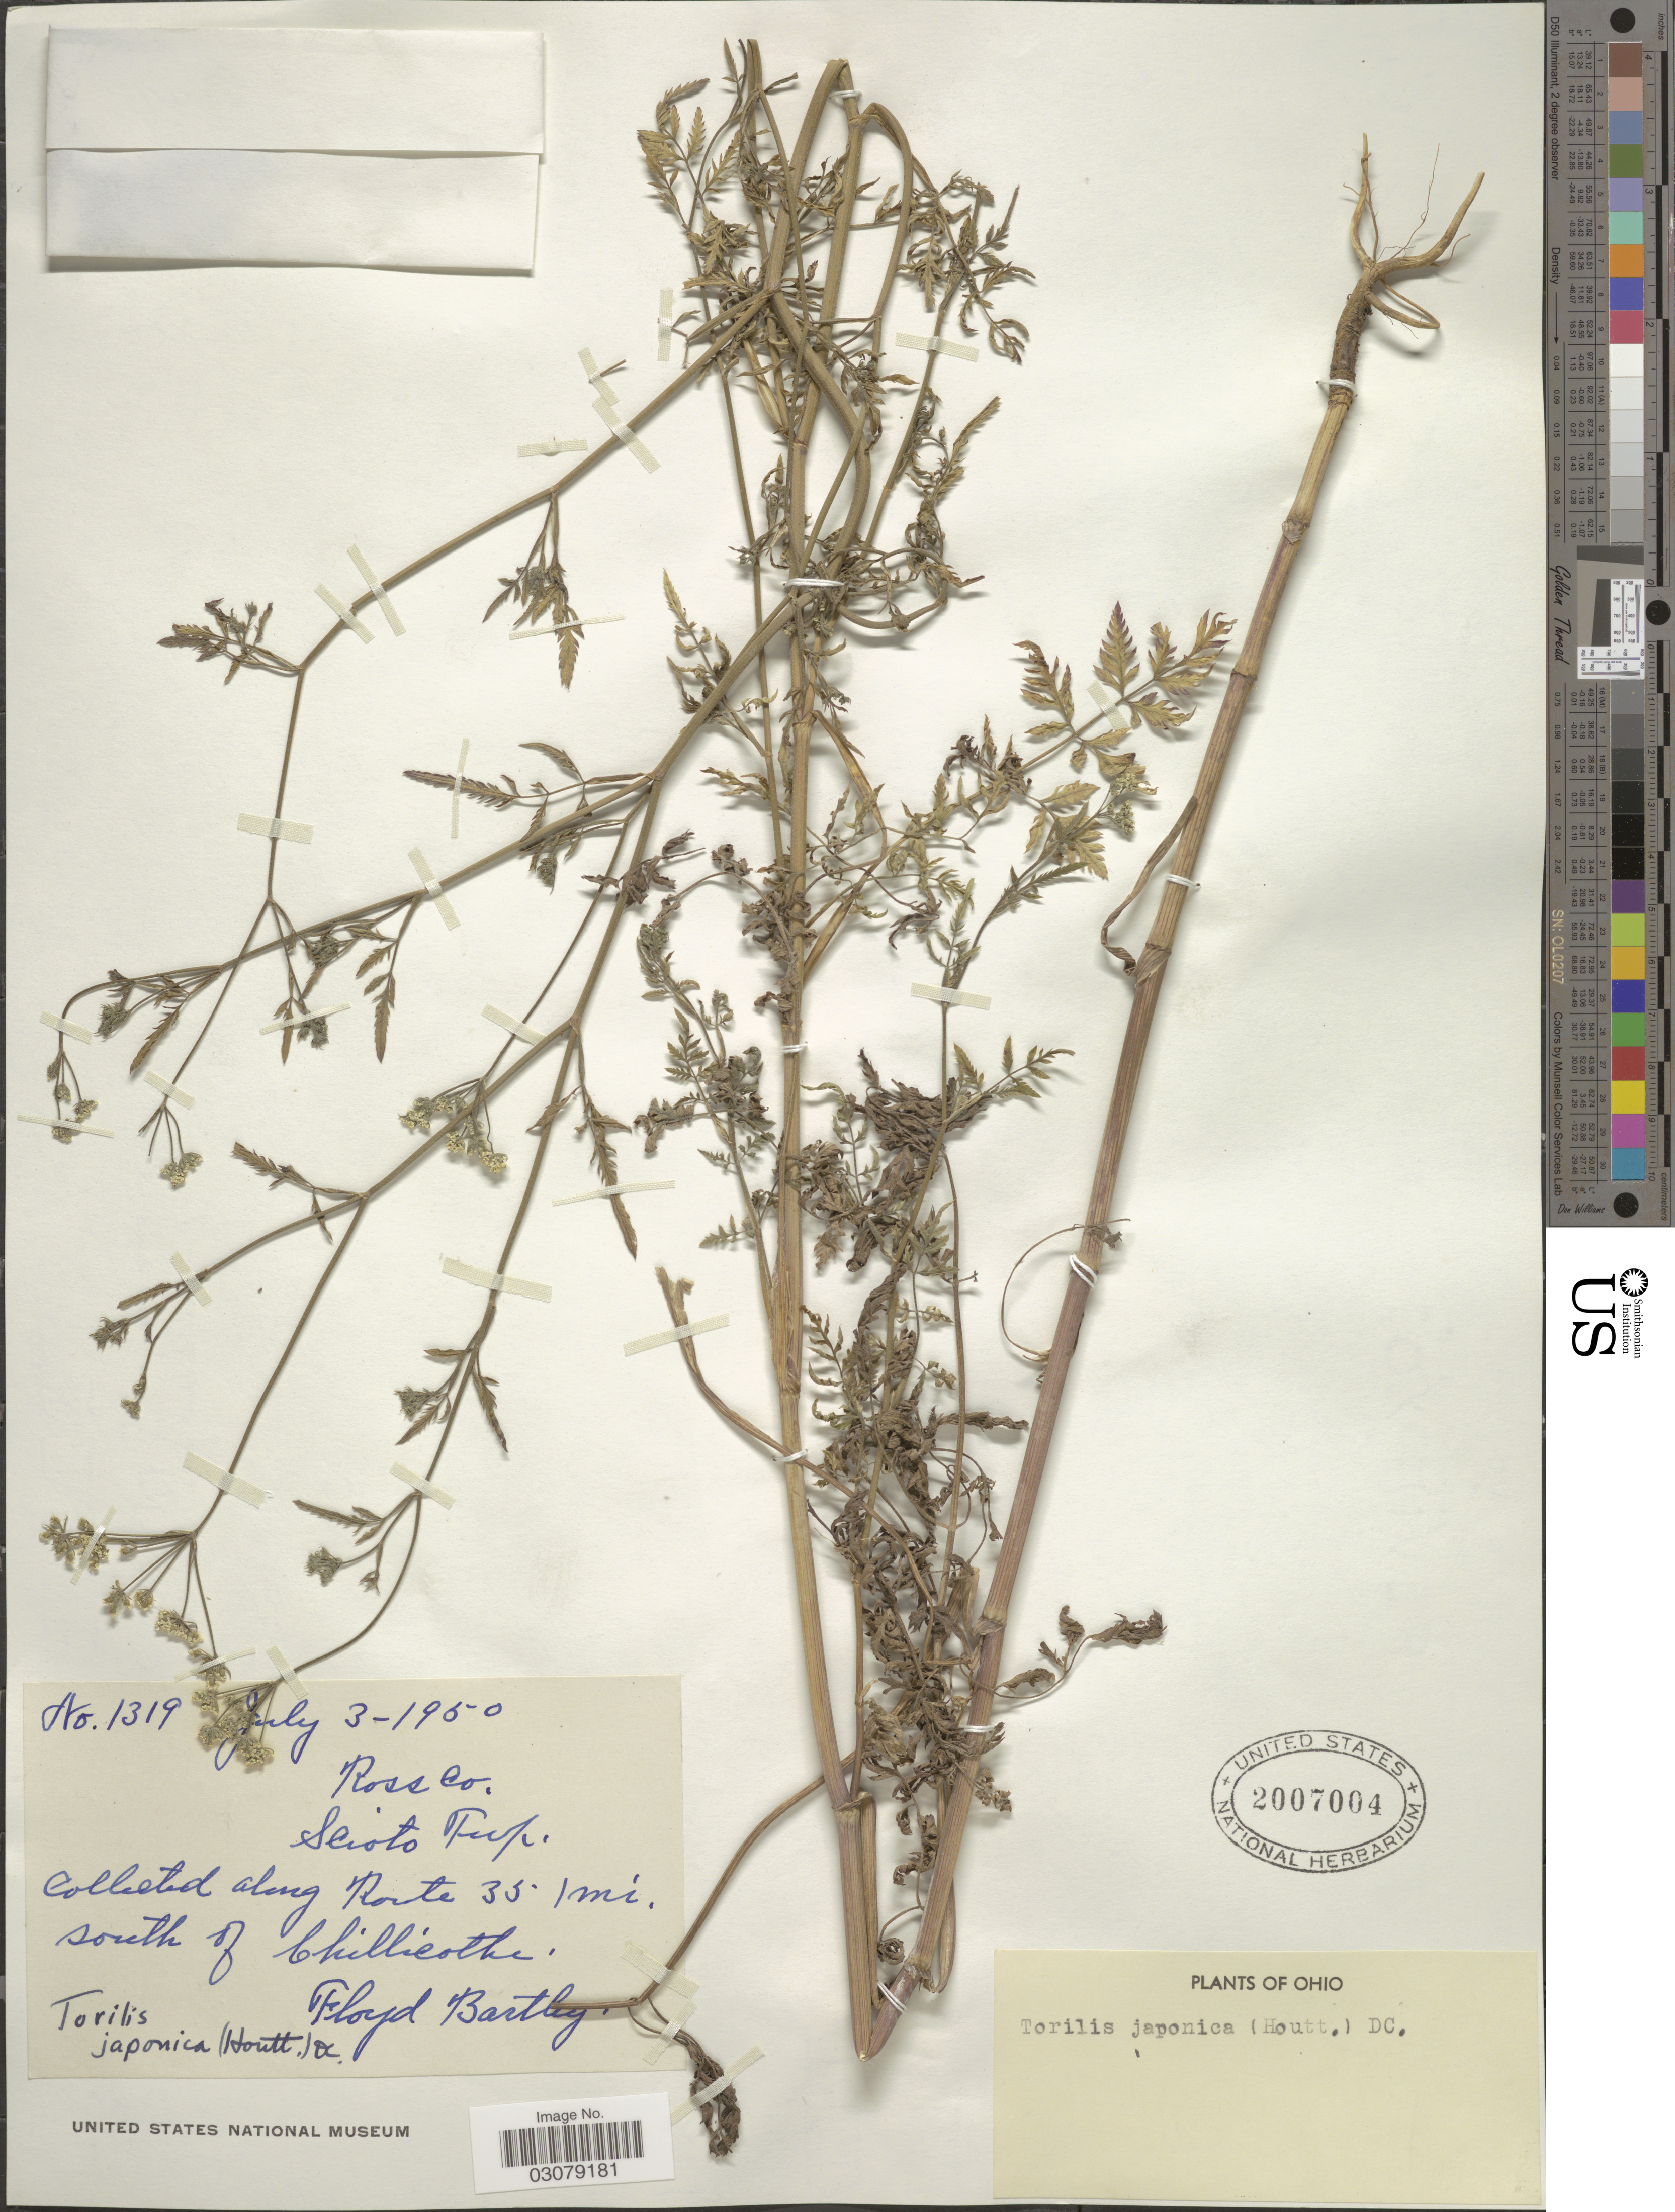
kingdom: Plantae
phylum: Tracheophyta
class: Magnoliopsida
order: Apiales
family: Apiaceae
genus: Torilis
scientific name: Torilis japonica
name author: (Houtt.) DC.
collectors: F. Bartley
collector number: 1319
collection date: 1950-07-03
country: United States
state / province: Ohio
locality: Ross Co., Scioto Twp. Collected along Route 35 1 mi. south of Chillicothe.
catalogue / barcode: US 2007004